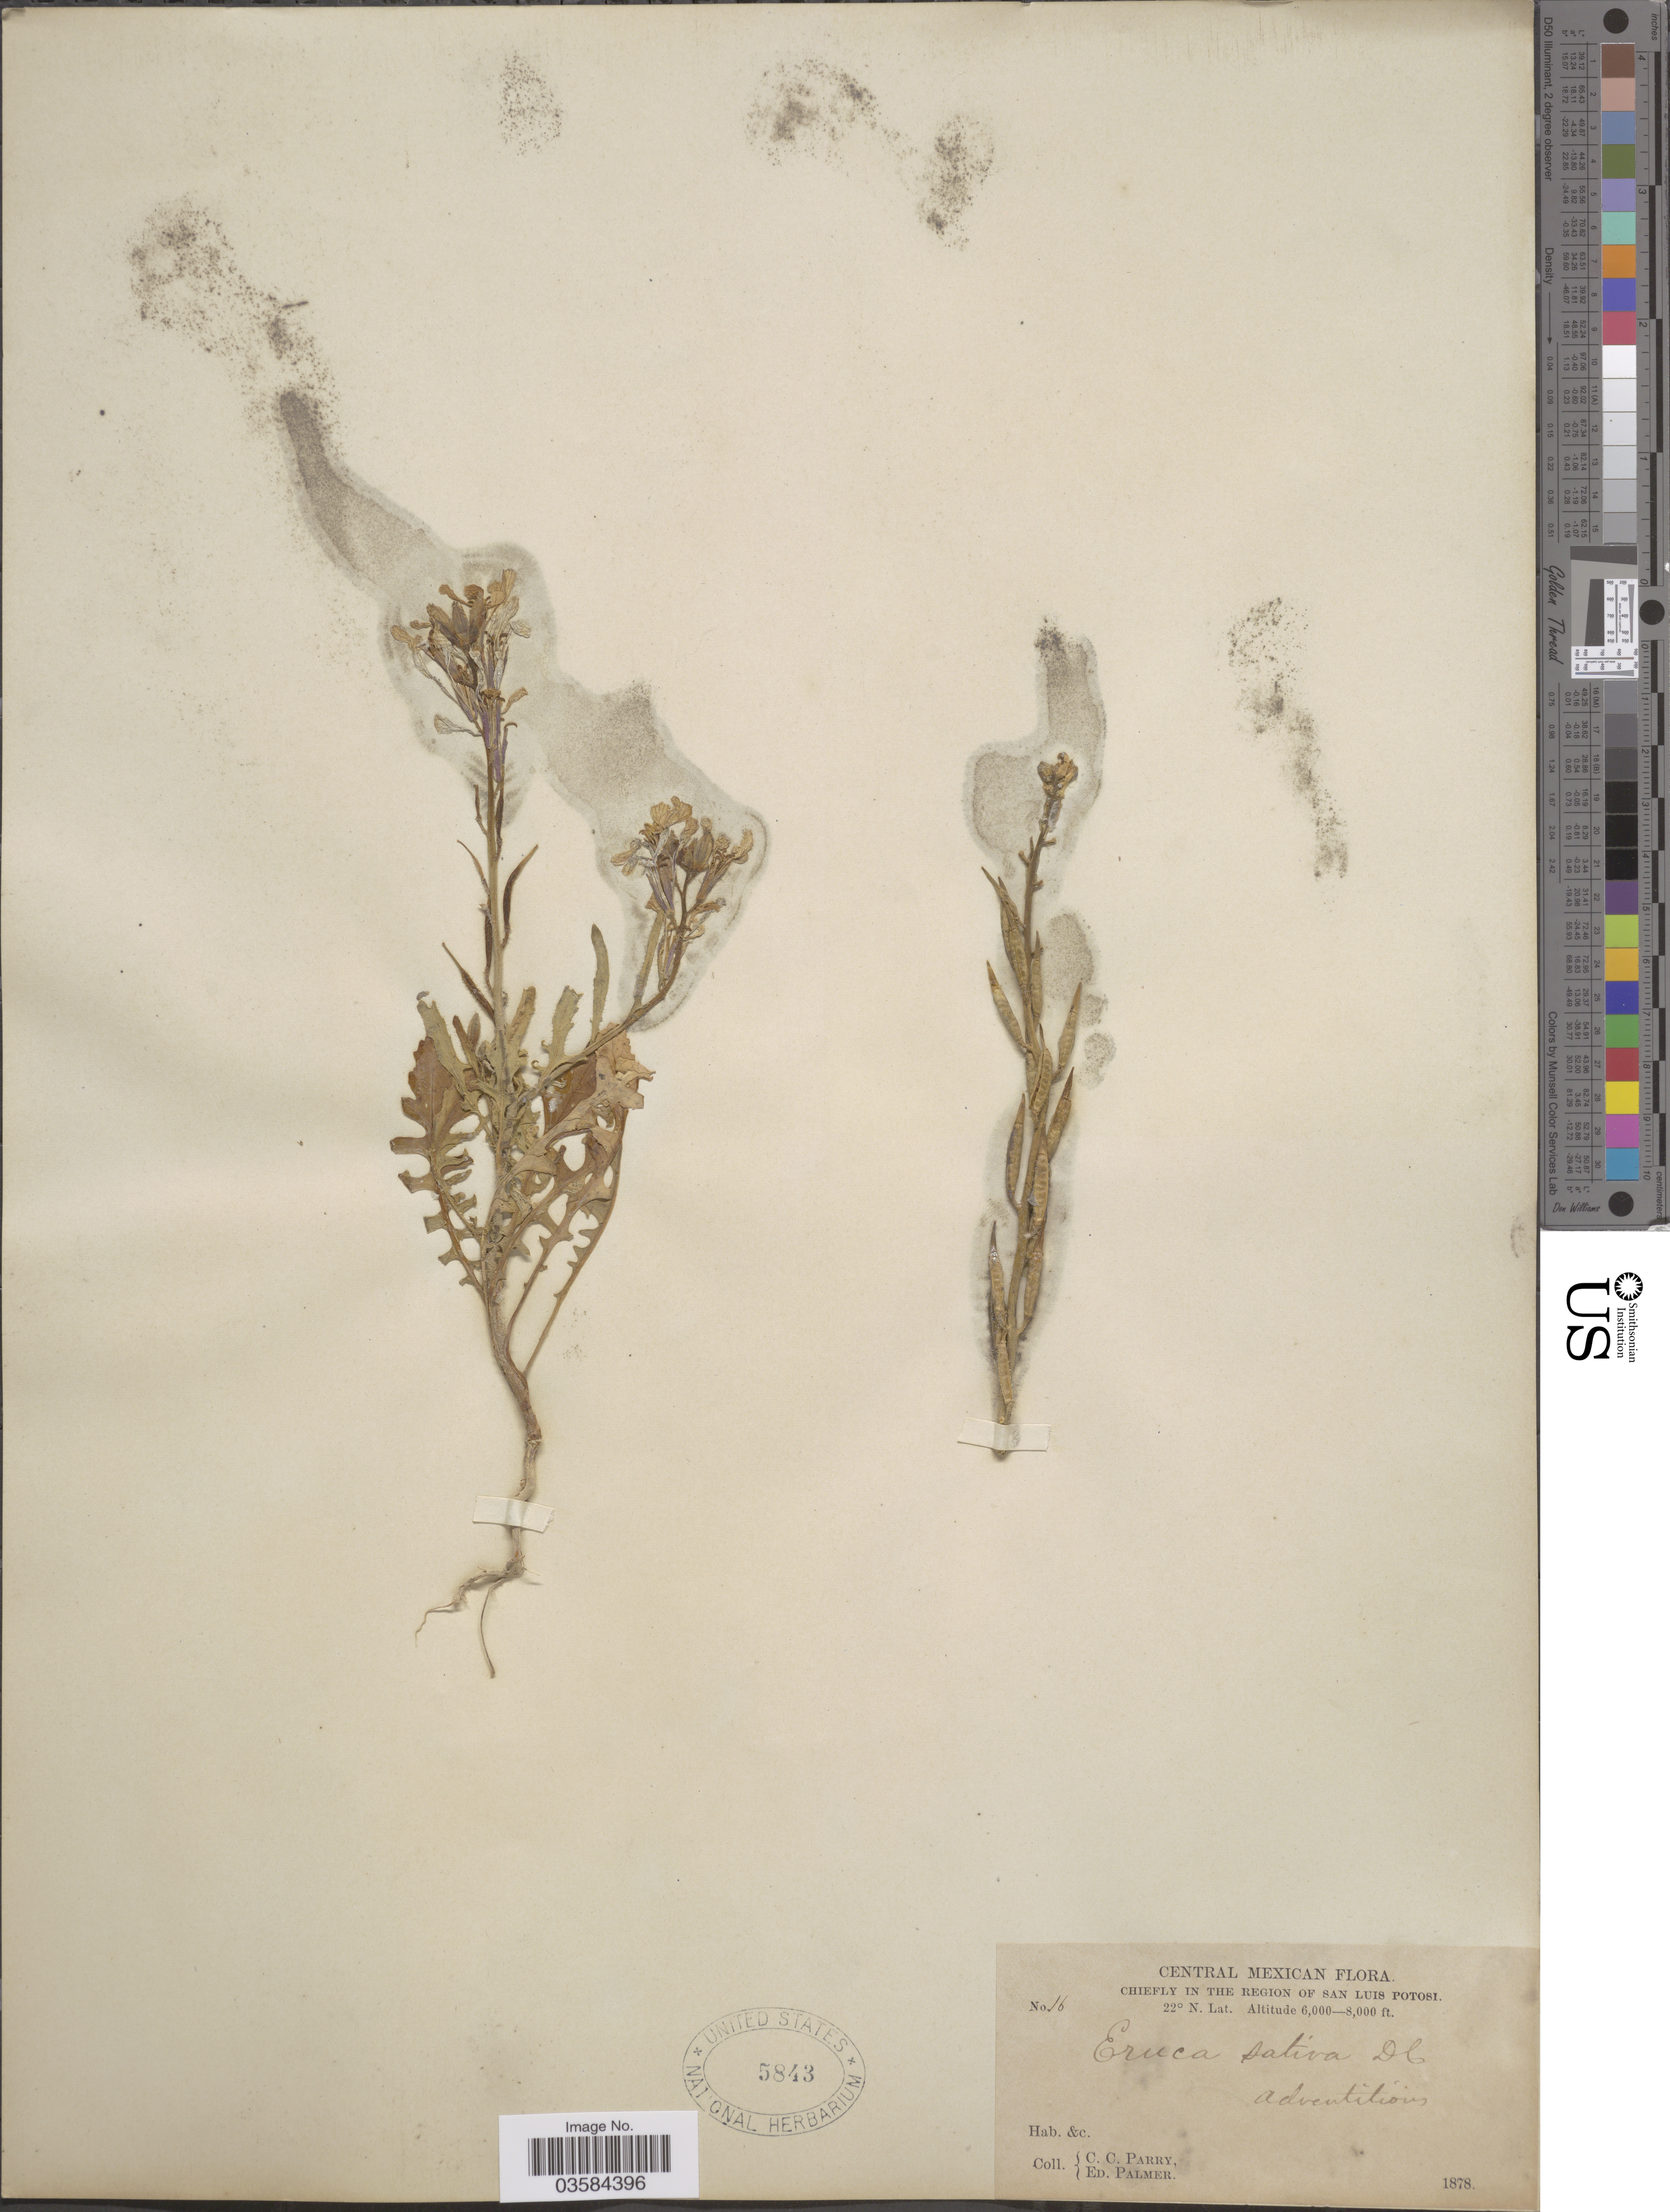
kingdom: Plantae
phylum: Tracheophyta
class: Magnoliopsida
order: Brassicales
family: Brassicaceae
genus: Eruca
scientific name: Eruca vesicaria subsp. sativa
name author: (Mill.) Thell.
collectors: C. C. Parry & E. Palmer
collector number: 16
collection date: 1878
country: Mexico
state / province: San Luis Potosí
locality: Central Mexican. Chiefly in the region of San Luis Potosi.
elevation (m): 1829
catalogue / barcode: US 5843